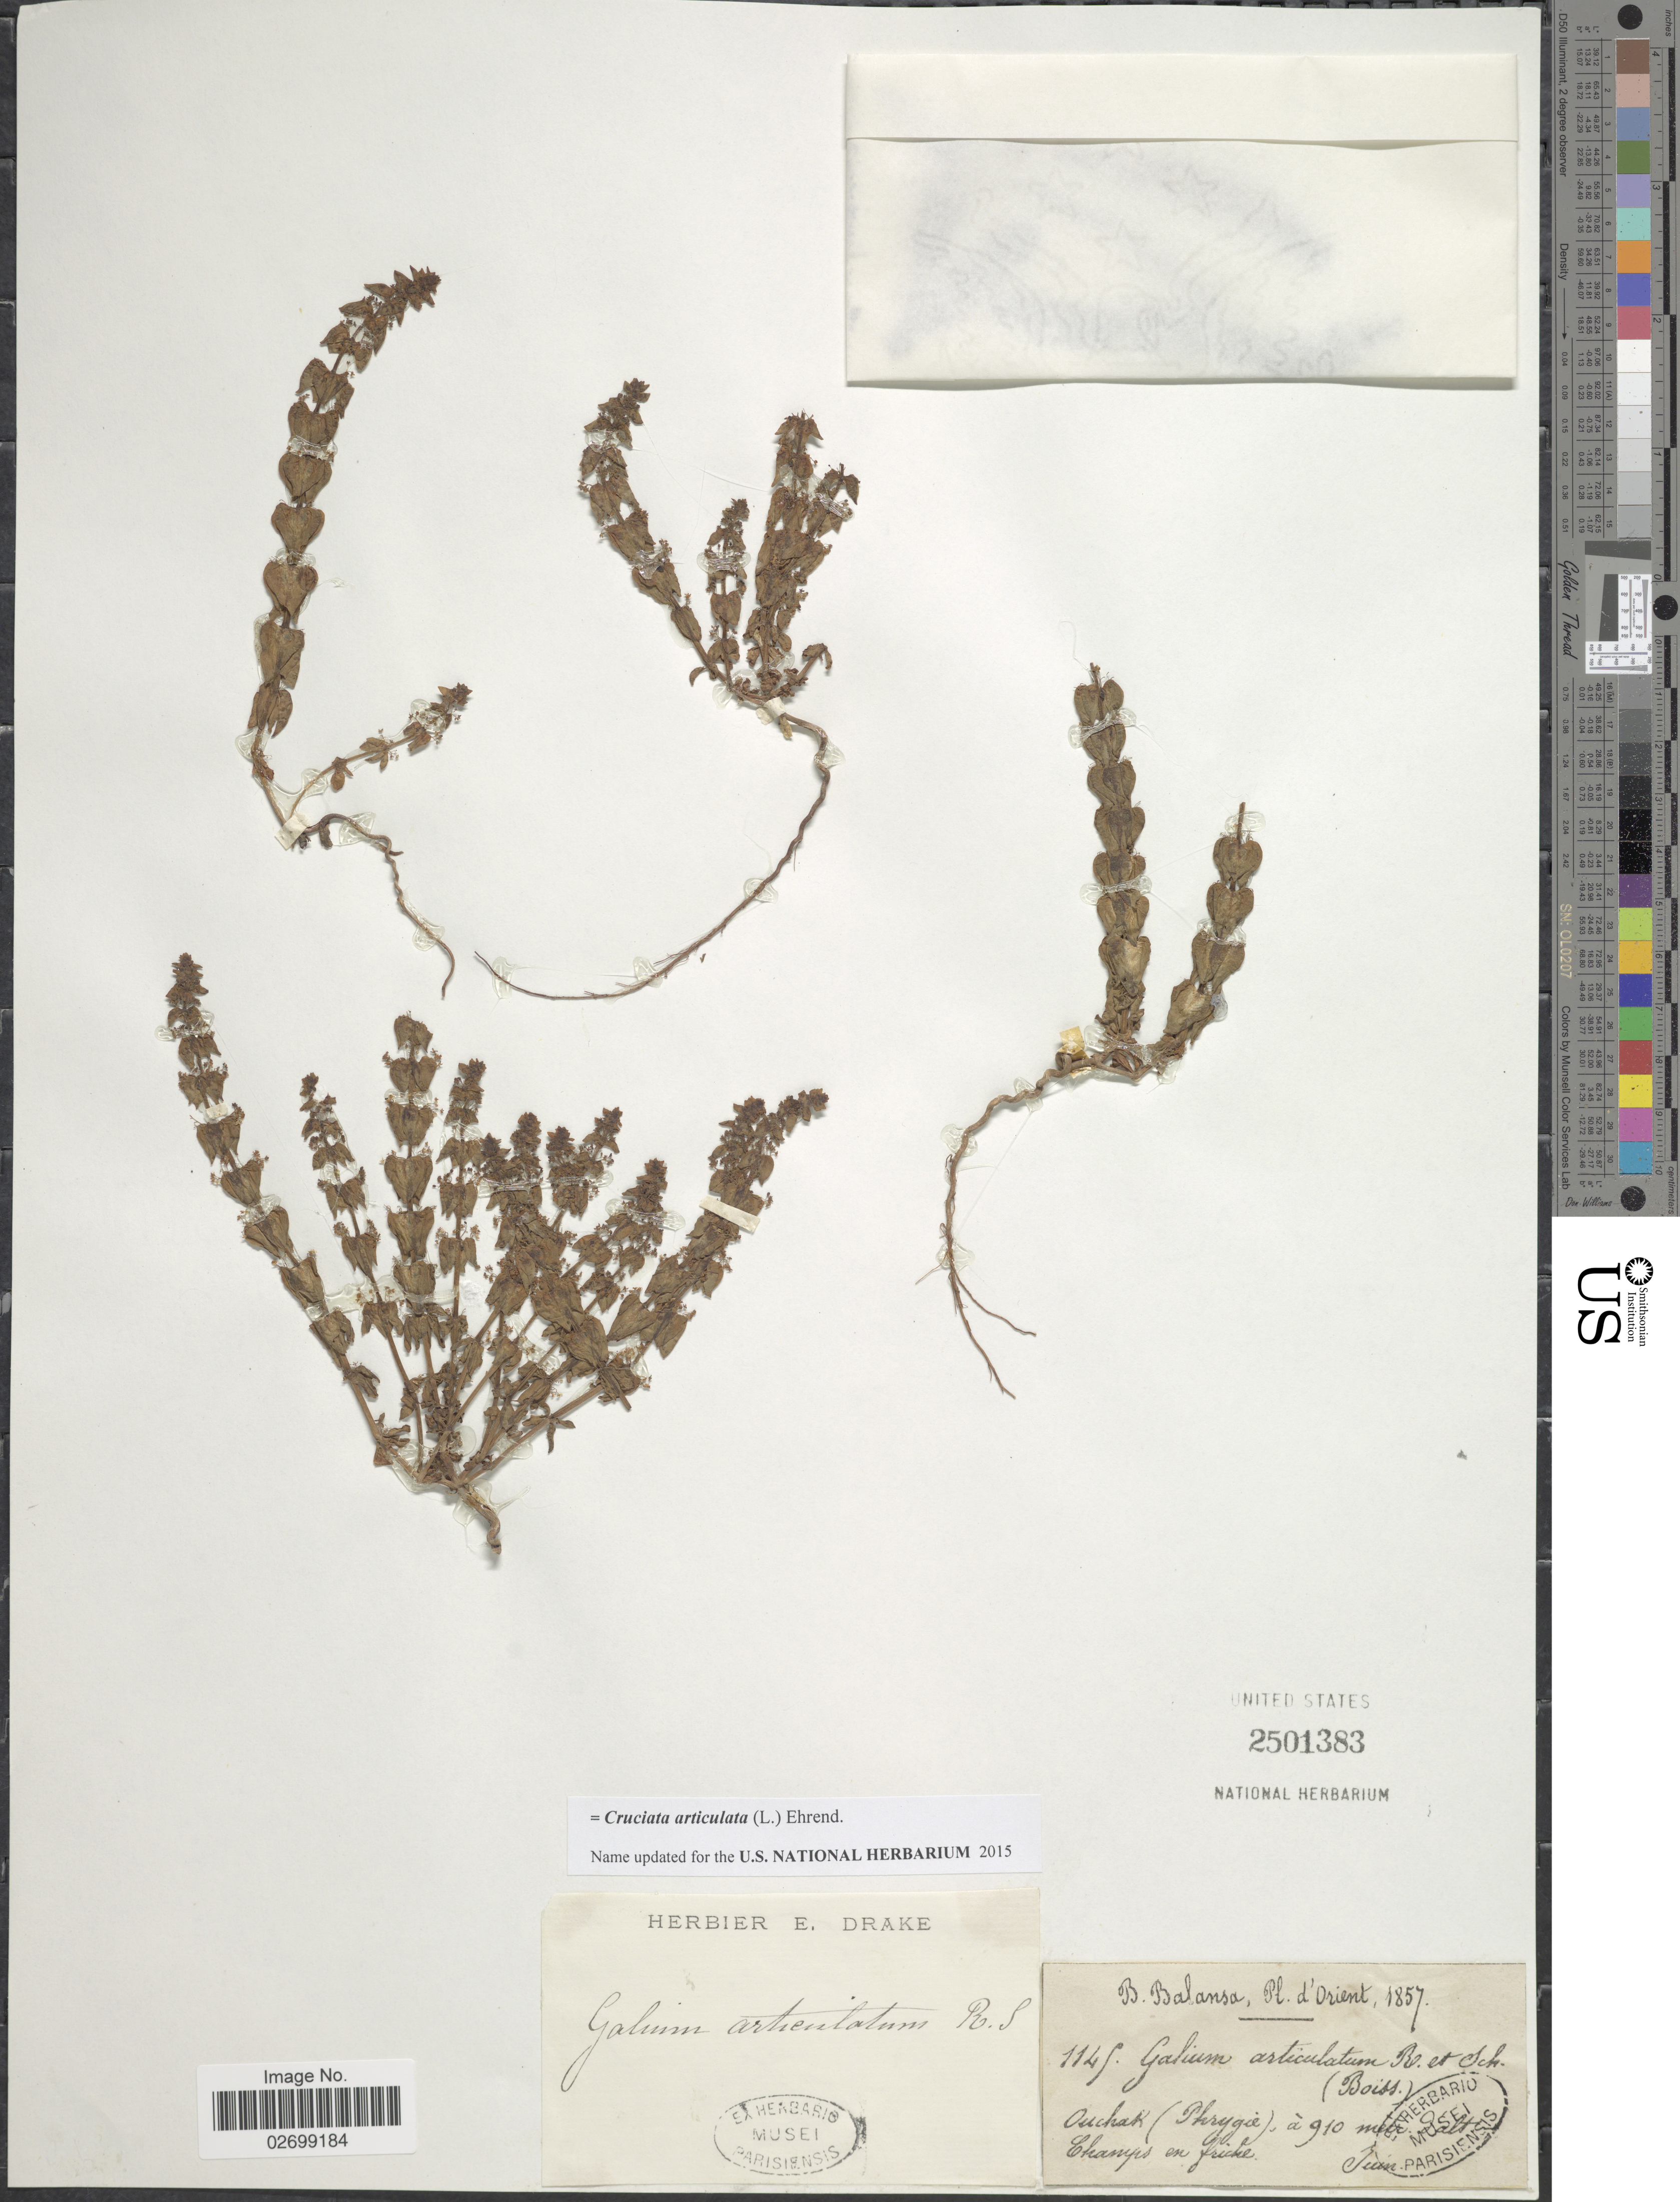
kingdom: Plantae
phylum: Tracheophyta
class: Magnoliopsida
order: Gentianales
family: Rubiaceae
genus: Cruciata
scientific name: Cruciata articulata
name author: (L.) Ehrend.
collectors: B. Balansa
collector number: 1149*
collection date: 1857-06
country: Turkey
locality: D'Orient, Ouchak (Phrygie), Champs en fricke [interpreted]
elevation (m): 910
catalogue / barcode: US 2501383